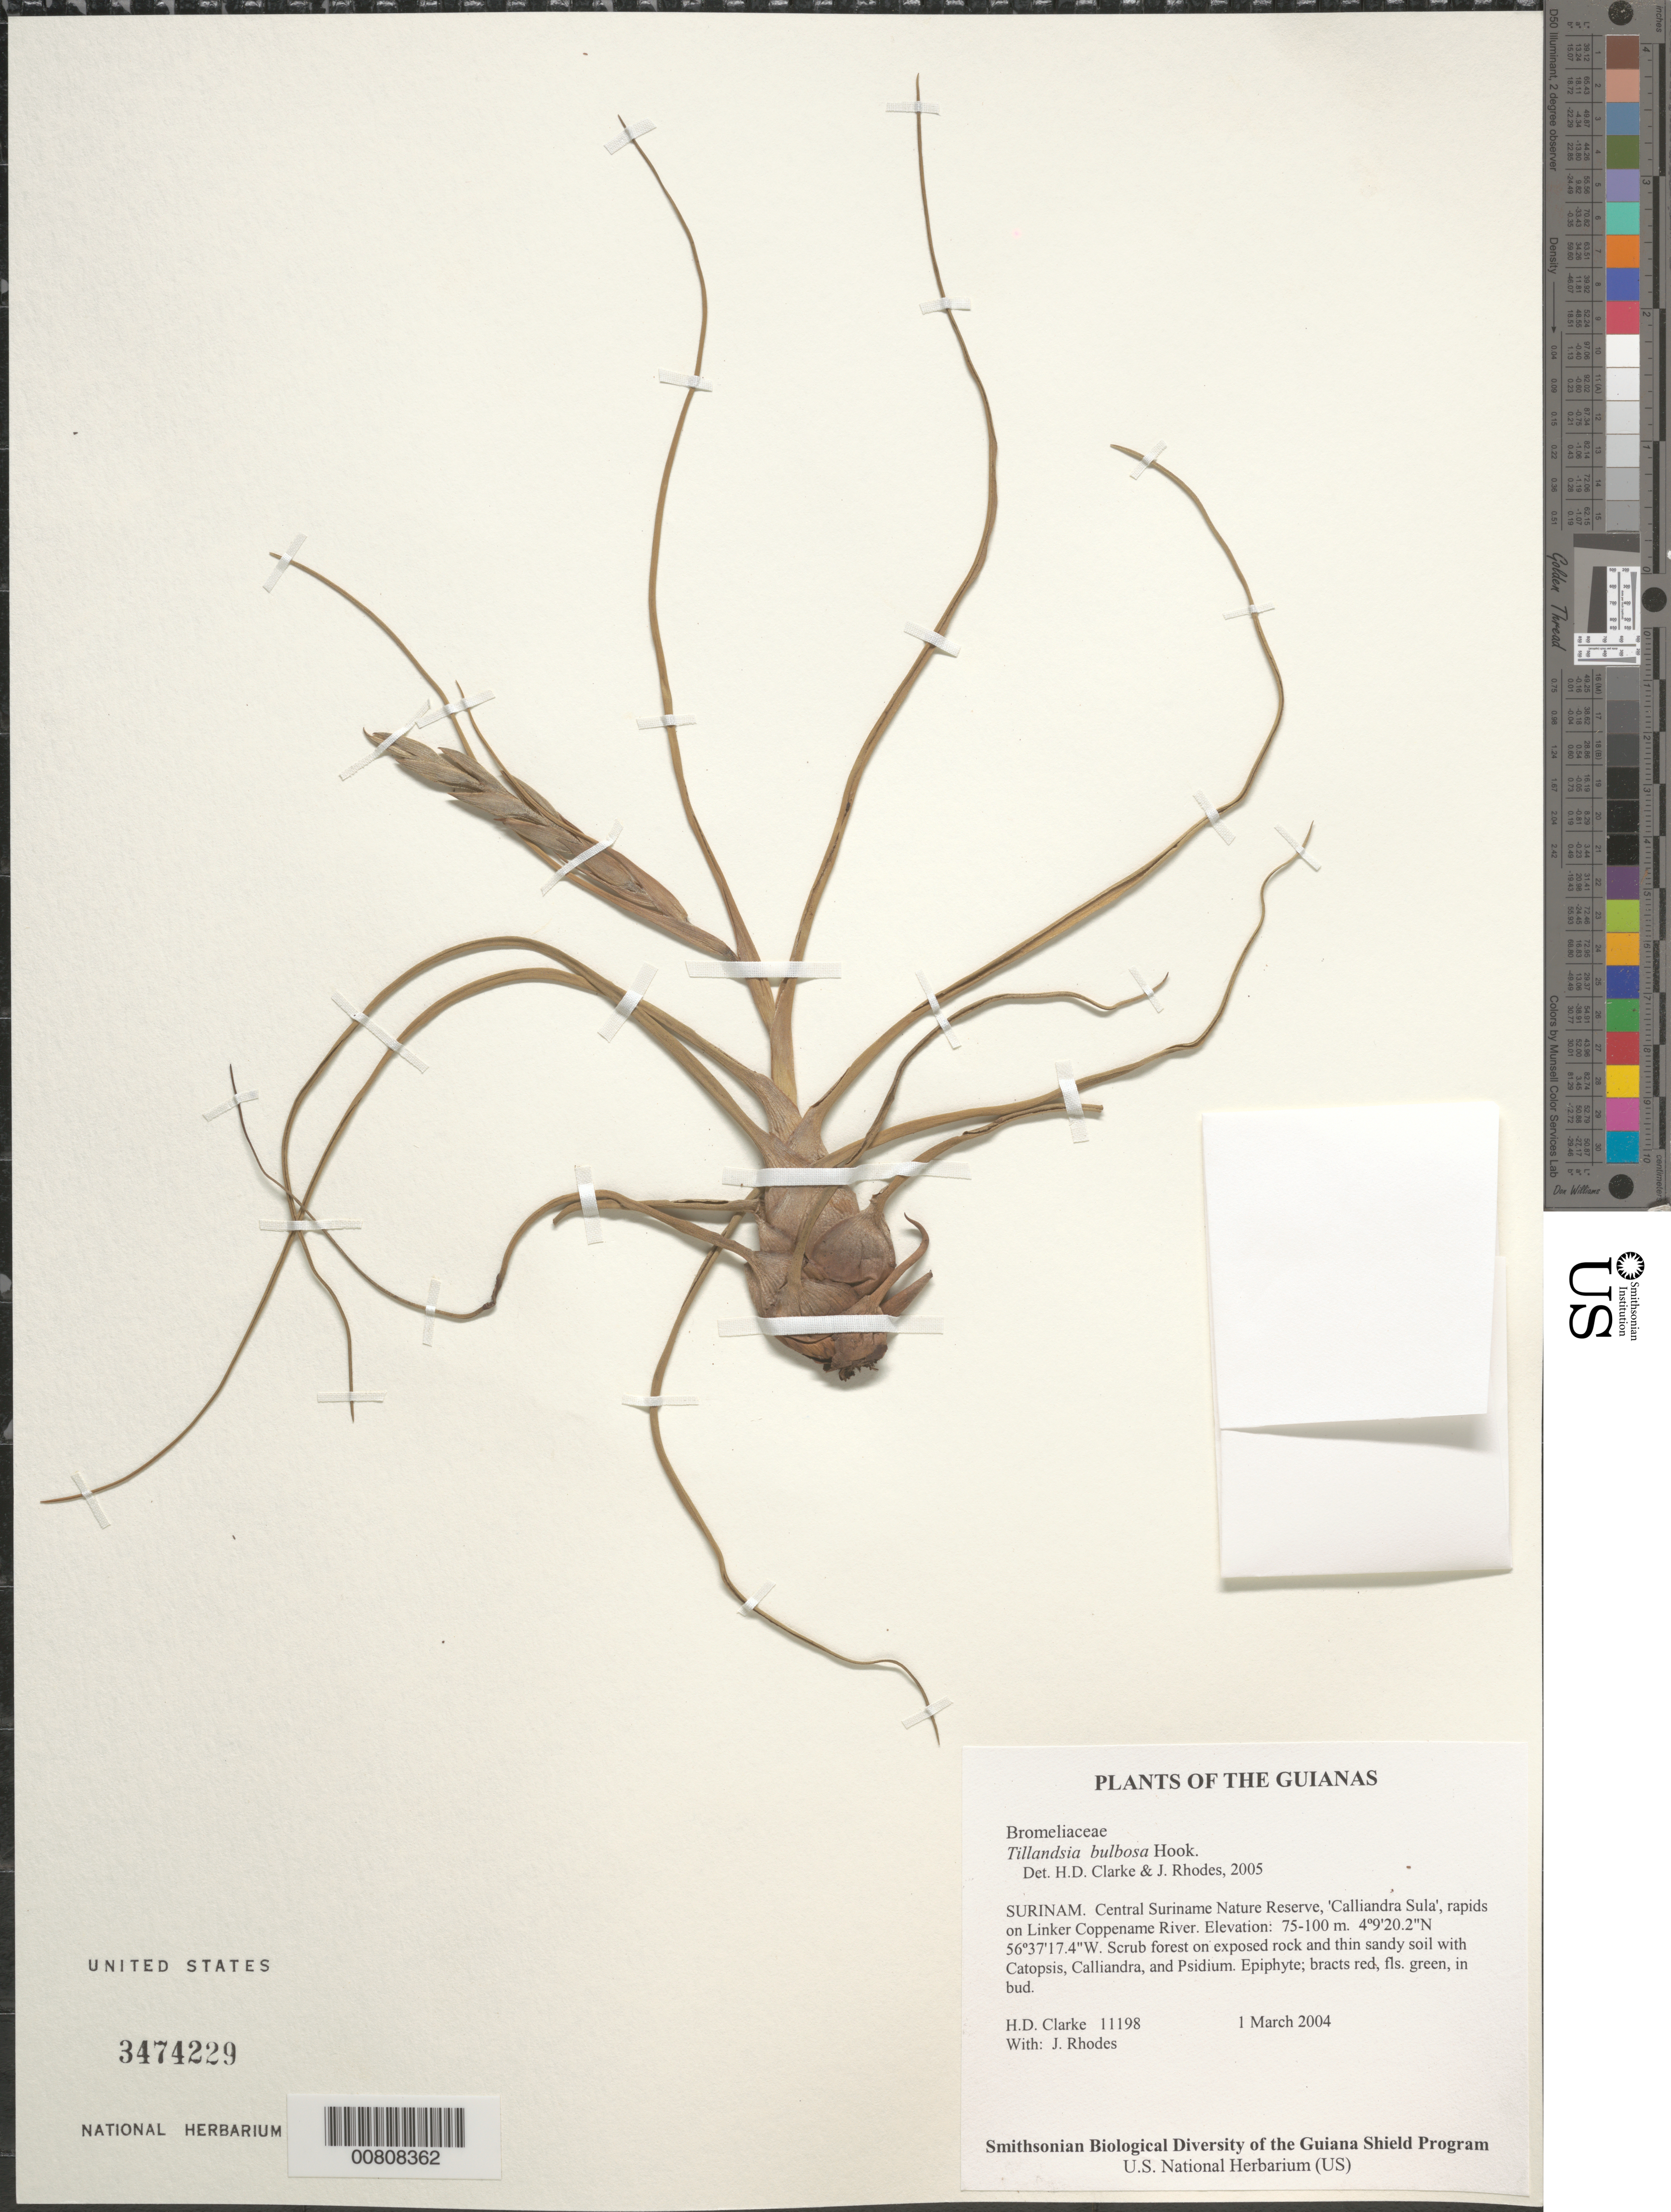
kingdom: Plantae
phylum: Tracheophyta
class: Liliopsida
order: Poales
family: Bromeliaceae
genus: Tillandsia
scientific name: Tillandsia bulbosa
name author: Hook.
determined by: Clarke, H. D.; Rhodes, J.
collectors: H. D. Clarke & J. Rhodes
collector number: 11198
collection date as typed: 1 March 2004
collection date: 2004-03-01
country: Suriname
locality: Central Suriname Nature Reserve, 'Calliandra Sula', rapids on Linker Coppename River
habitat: Scrub forest on exposed rock and thin sandy soil with Catopsis, Calliandra, and Psidium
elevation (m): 75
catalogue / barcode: US 3474229